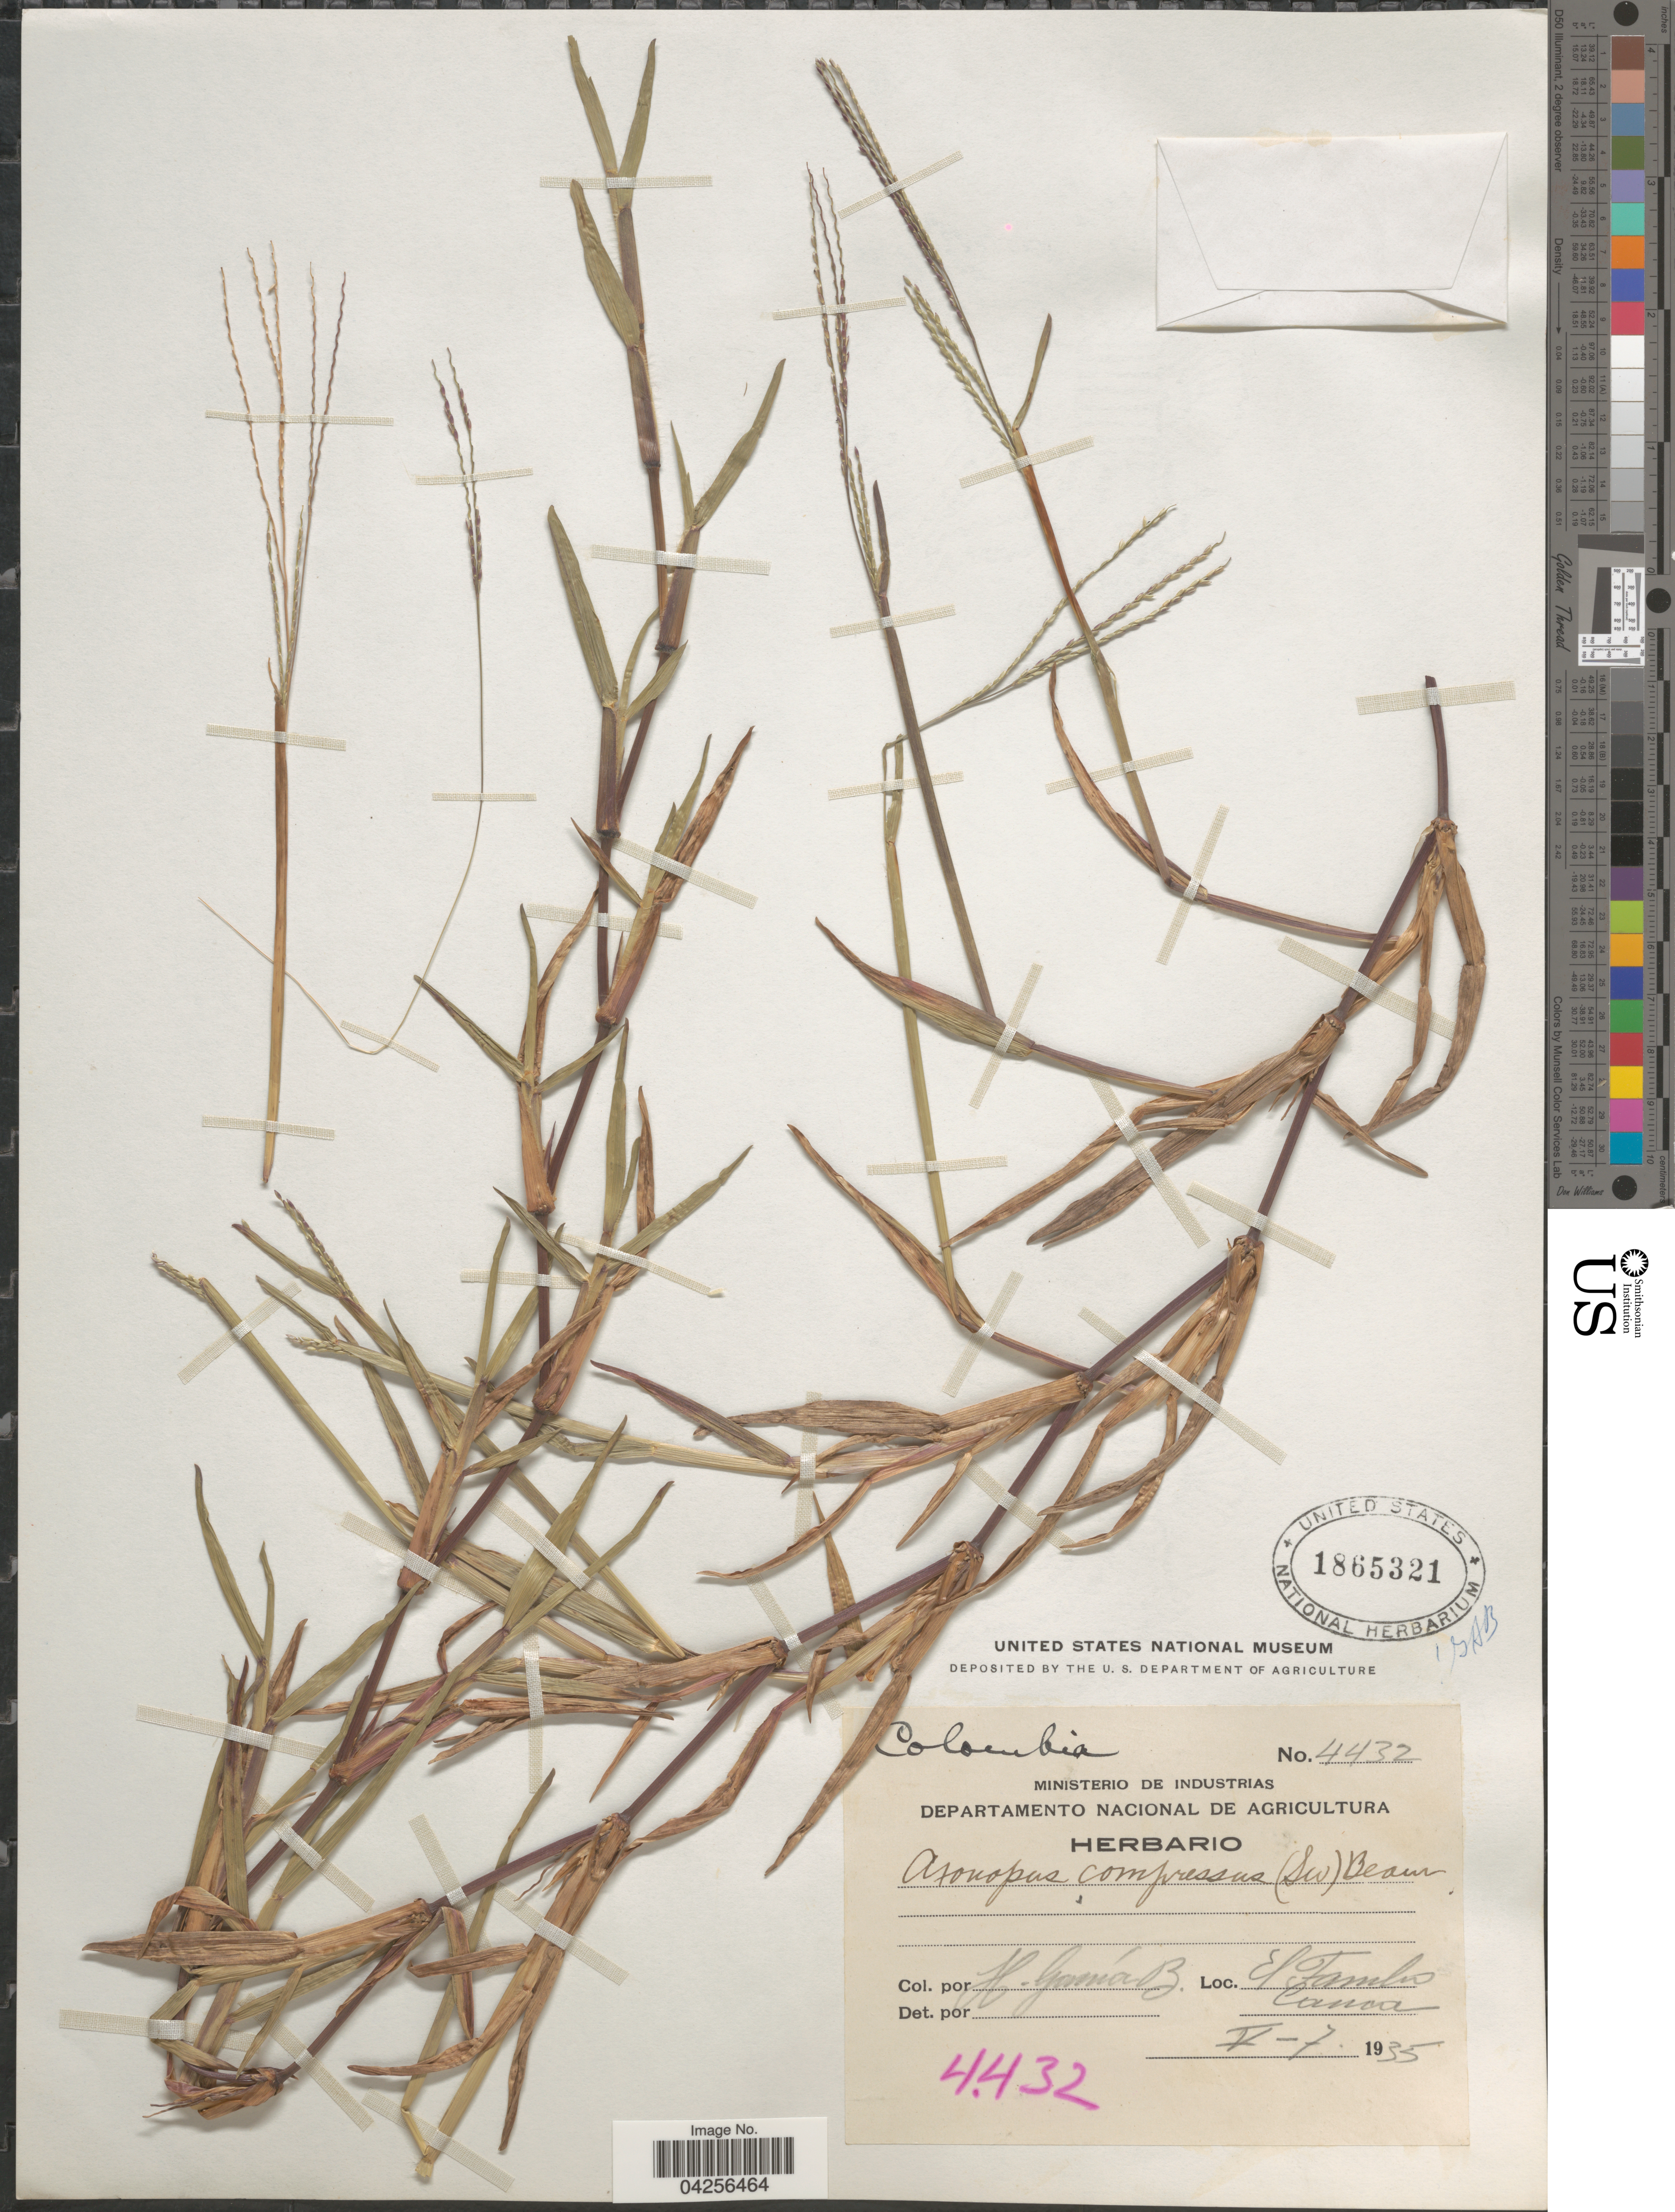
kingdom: Plantae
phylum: Tracheophyta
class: Liliopsida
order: Poales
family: Poaceae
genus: Axonopus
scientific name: Axonopus compressus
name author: (Sw.) P. Beauv.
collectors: H. Gama B.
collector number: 4432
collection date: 1935-05-07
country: Colombia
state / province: Cauca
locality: El Tambos. Cauca.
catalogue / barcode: US 1865321